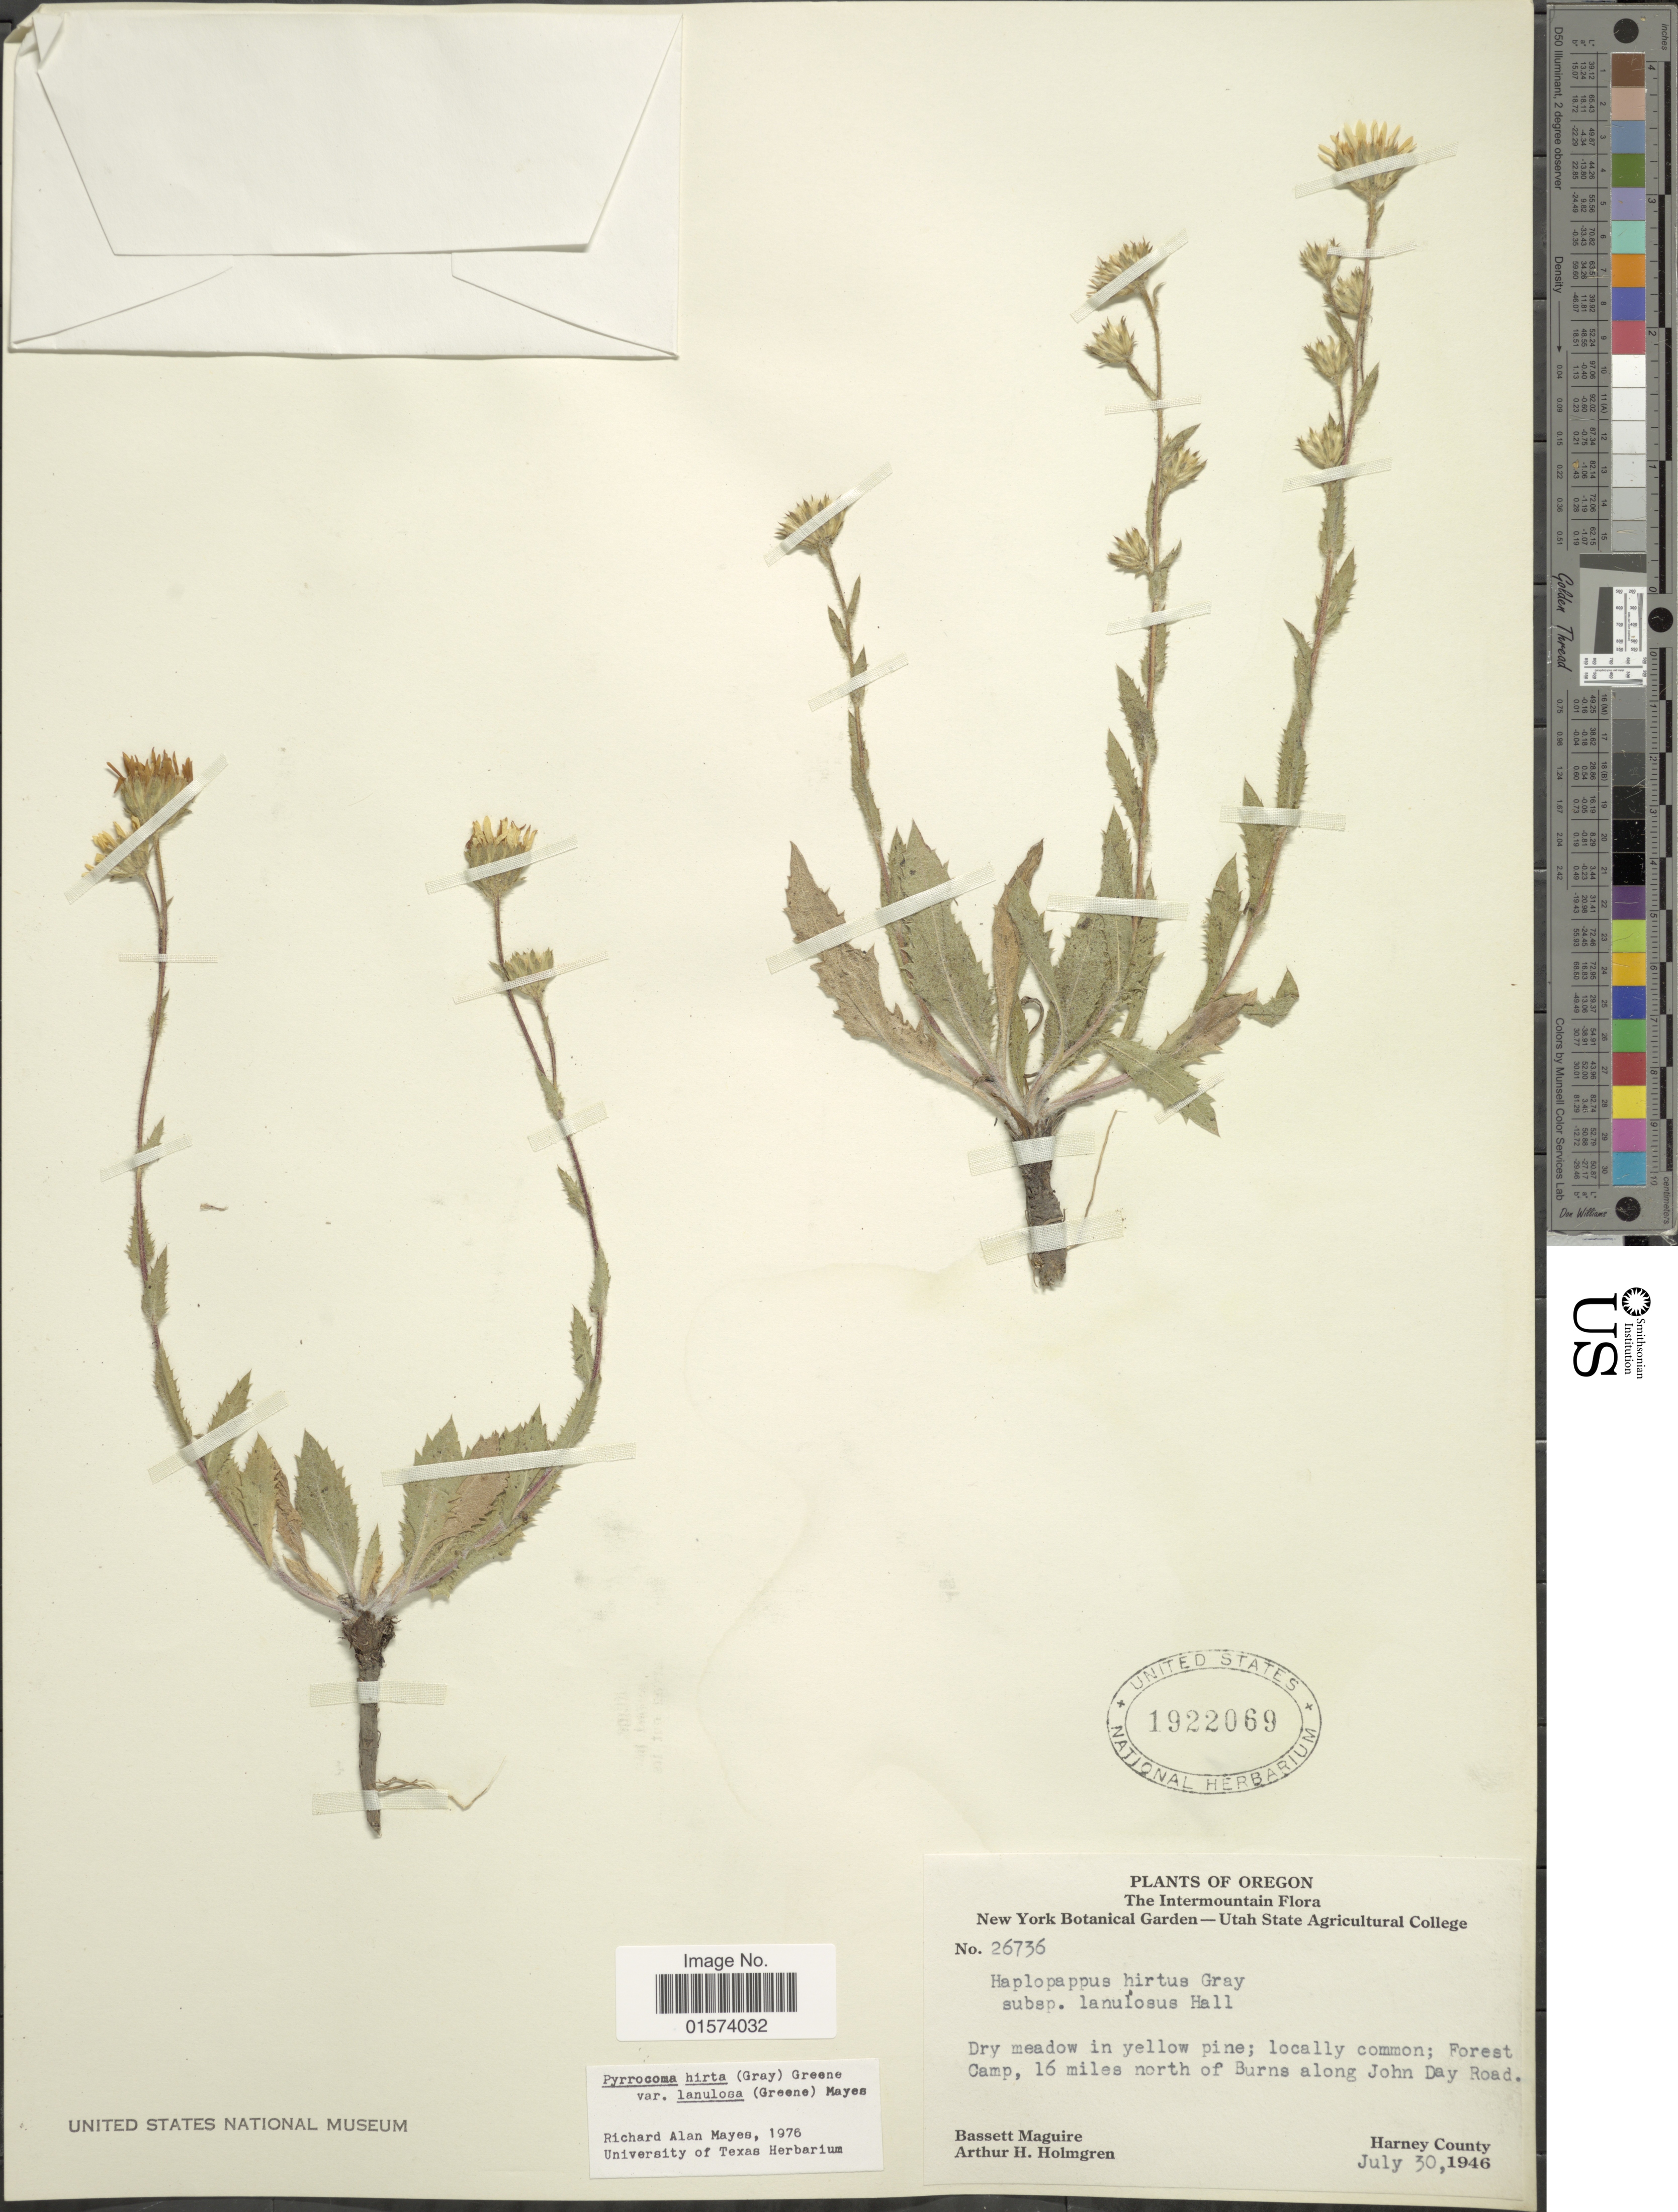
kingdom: Plantae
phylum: Tracheophyta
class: Magnoliopsida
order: Asterales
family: Asteraceae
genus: Pyrrocoma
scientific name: Pyrrocoma lanceolata var. lanceolata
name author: (Hook.) Greene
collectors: B. Maguire & A. H. Holmgren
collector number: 26736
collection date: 1946-07-30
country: United States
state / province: Oregon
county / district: Harney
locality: Intermountain, dry meadow in yellow pine; locally common; Forest Camp, 16 miles north of Burns along John Day Road, Harney County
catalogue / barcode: US 1922069